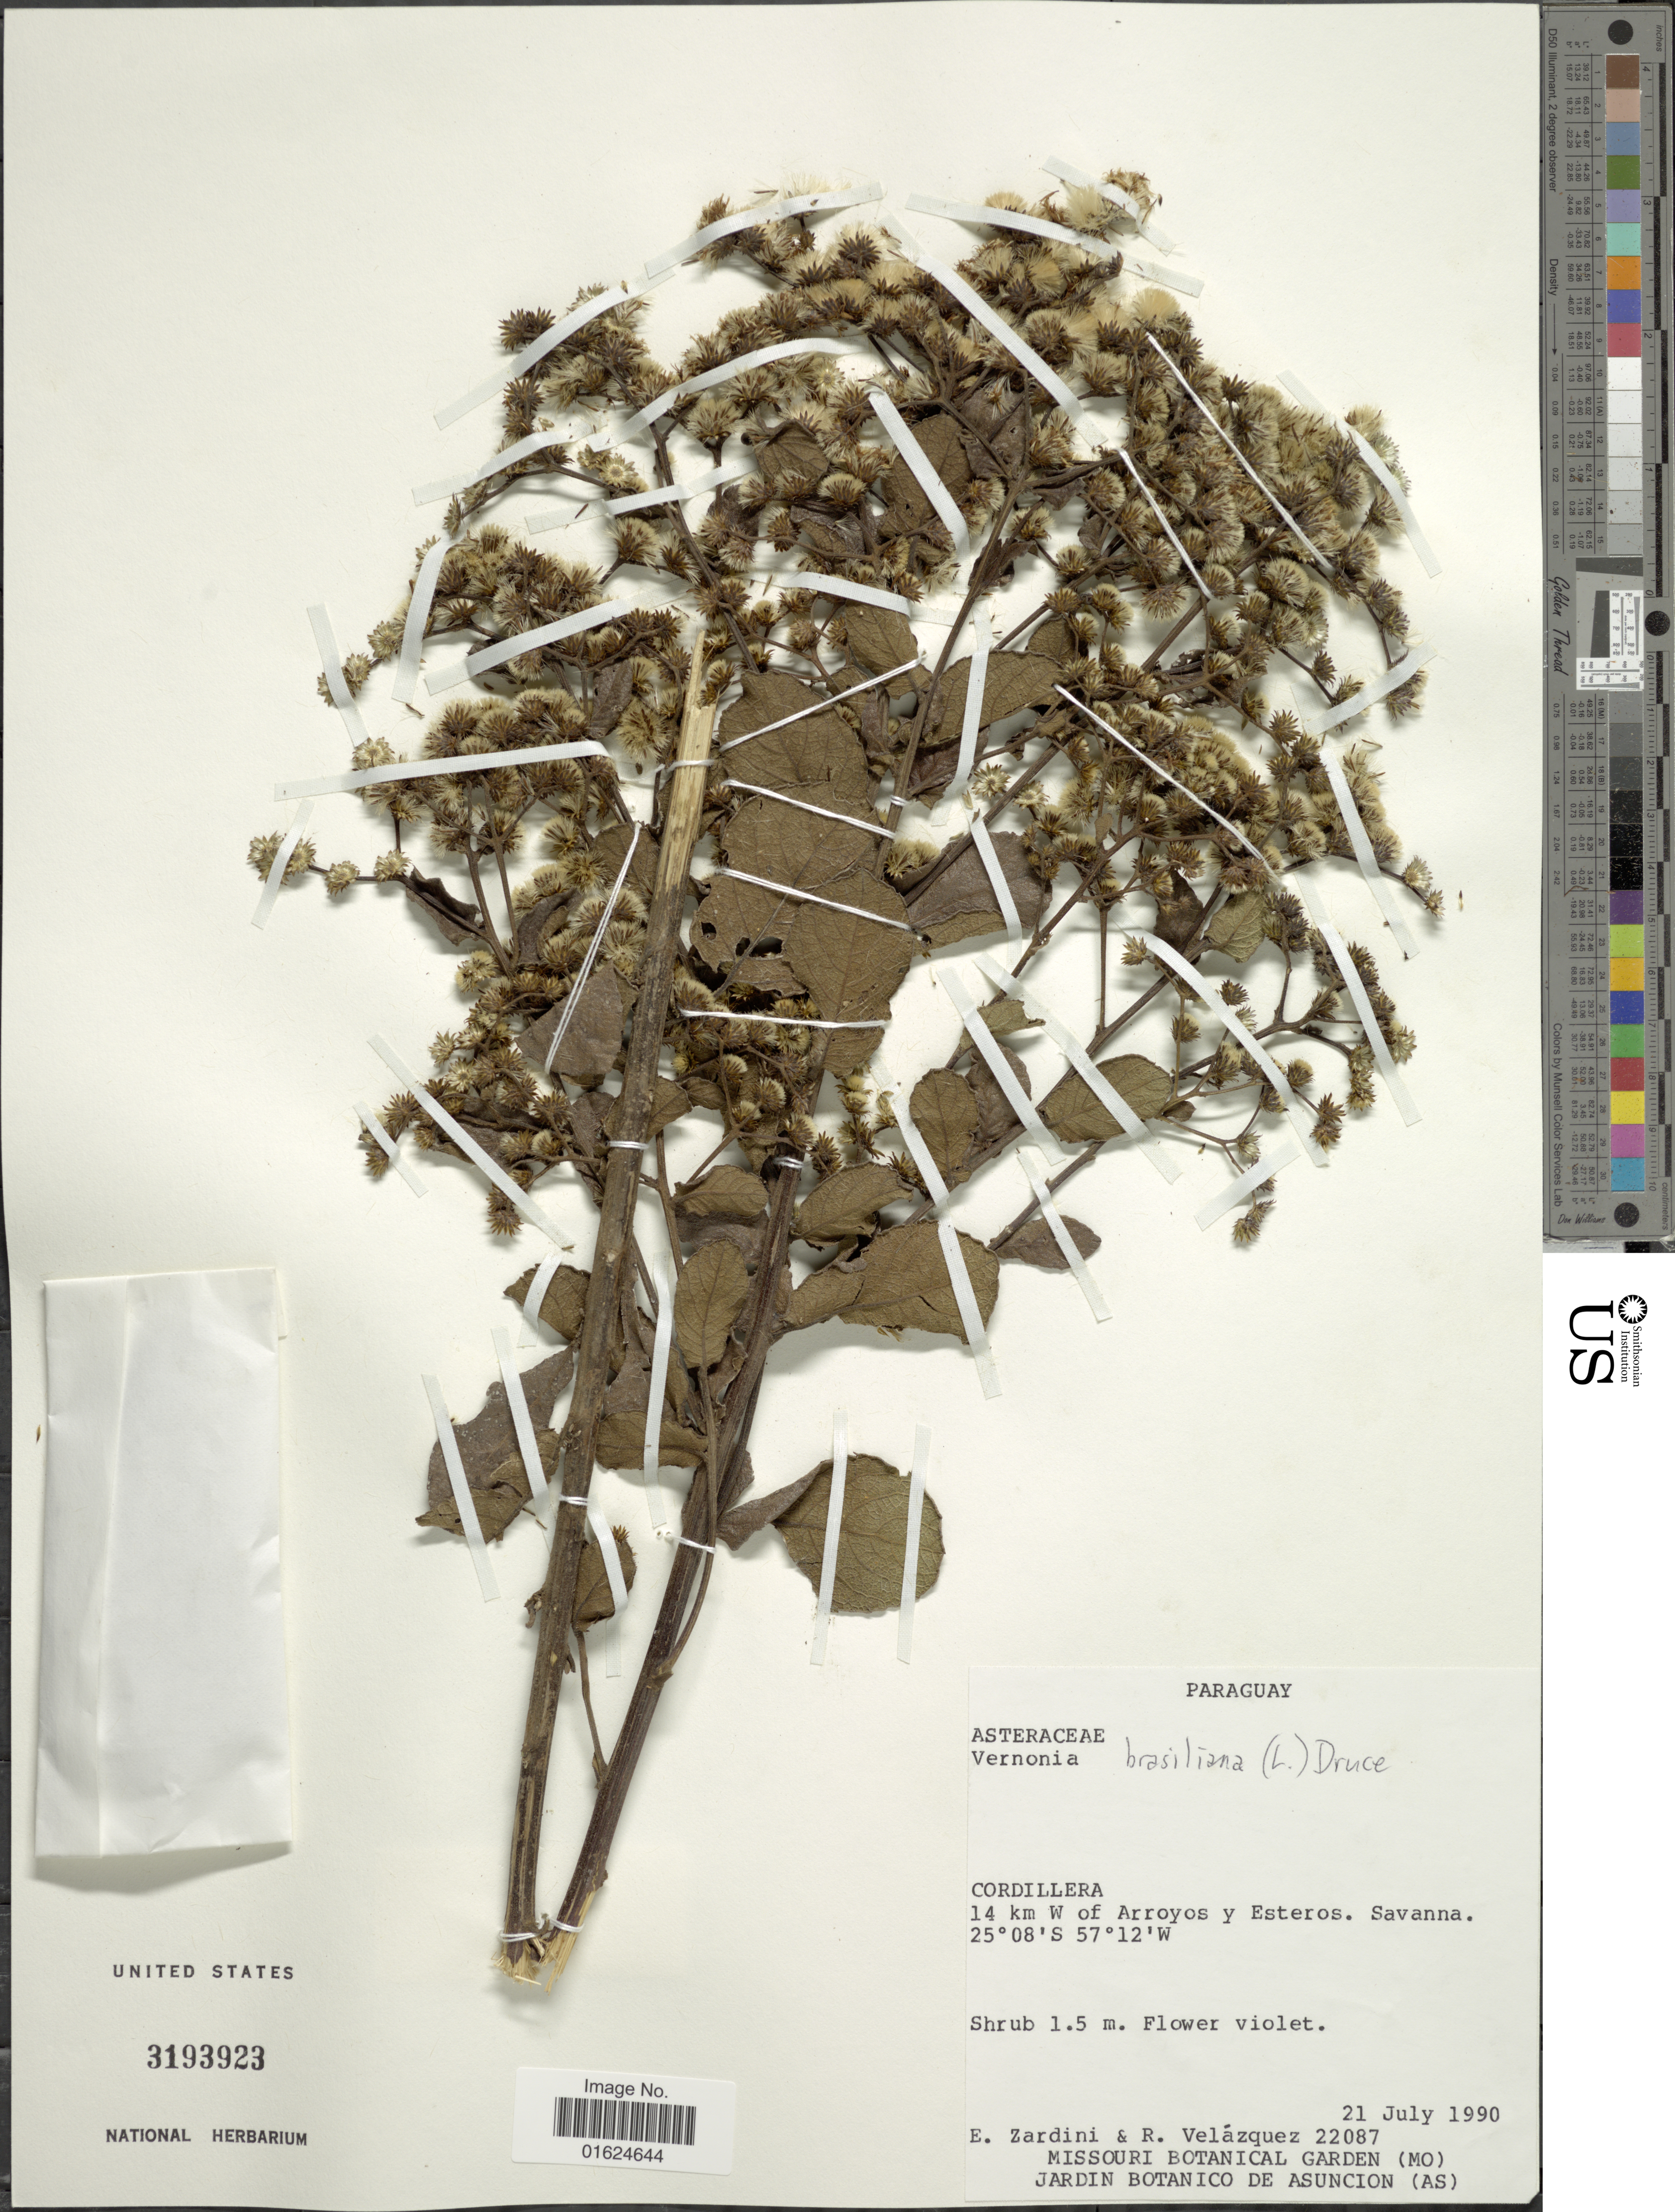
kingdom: Plantae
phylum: Tracheophyta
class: Magnoliopsida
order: Asterales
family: Asteraceae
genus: Vernonia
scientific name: Vernonia brasiliana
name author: (L.) Druce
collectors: E. M. Zardini & R. Velázquez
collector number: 22087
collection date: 1990-07-21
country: Paraguay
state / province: Cordillera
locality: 14 km W of Arroyos y Esteros. Savanna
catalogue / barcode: US 3193923